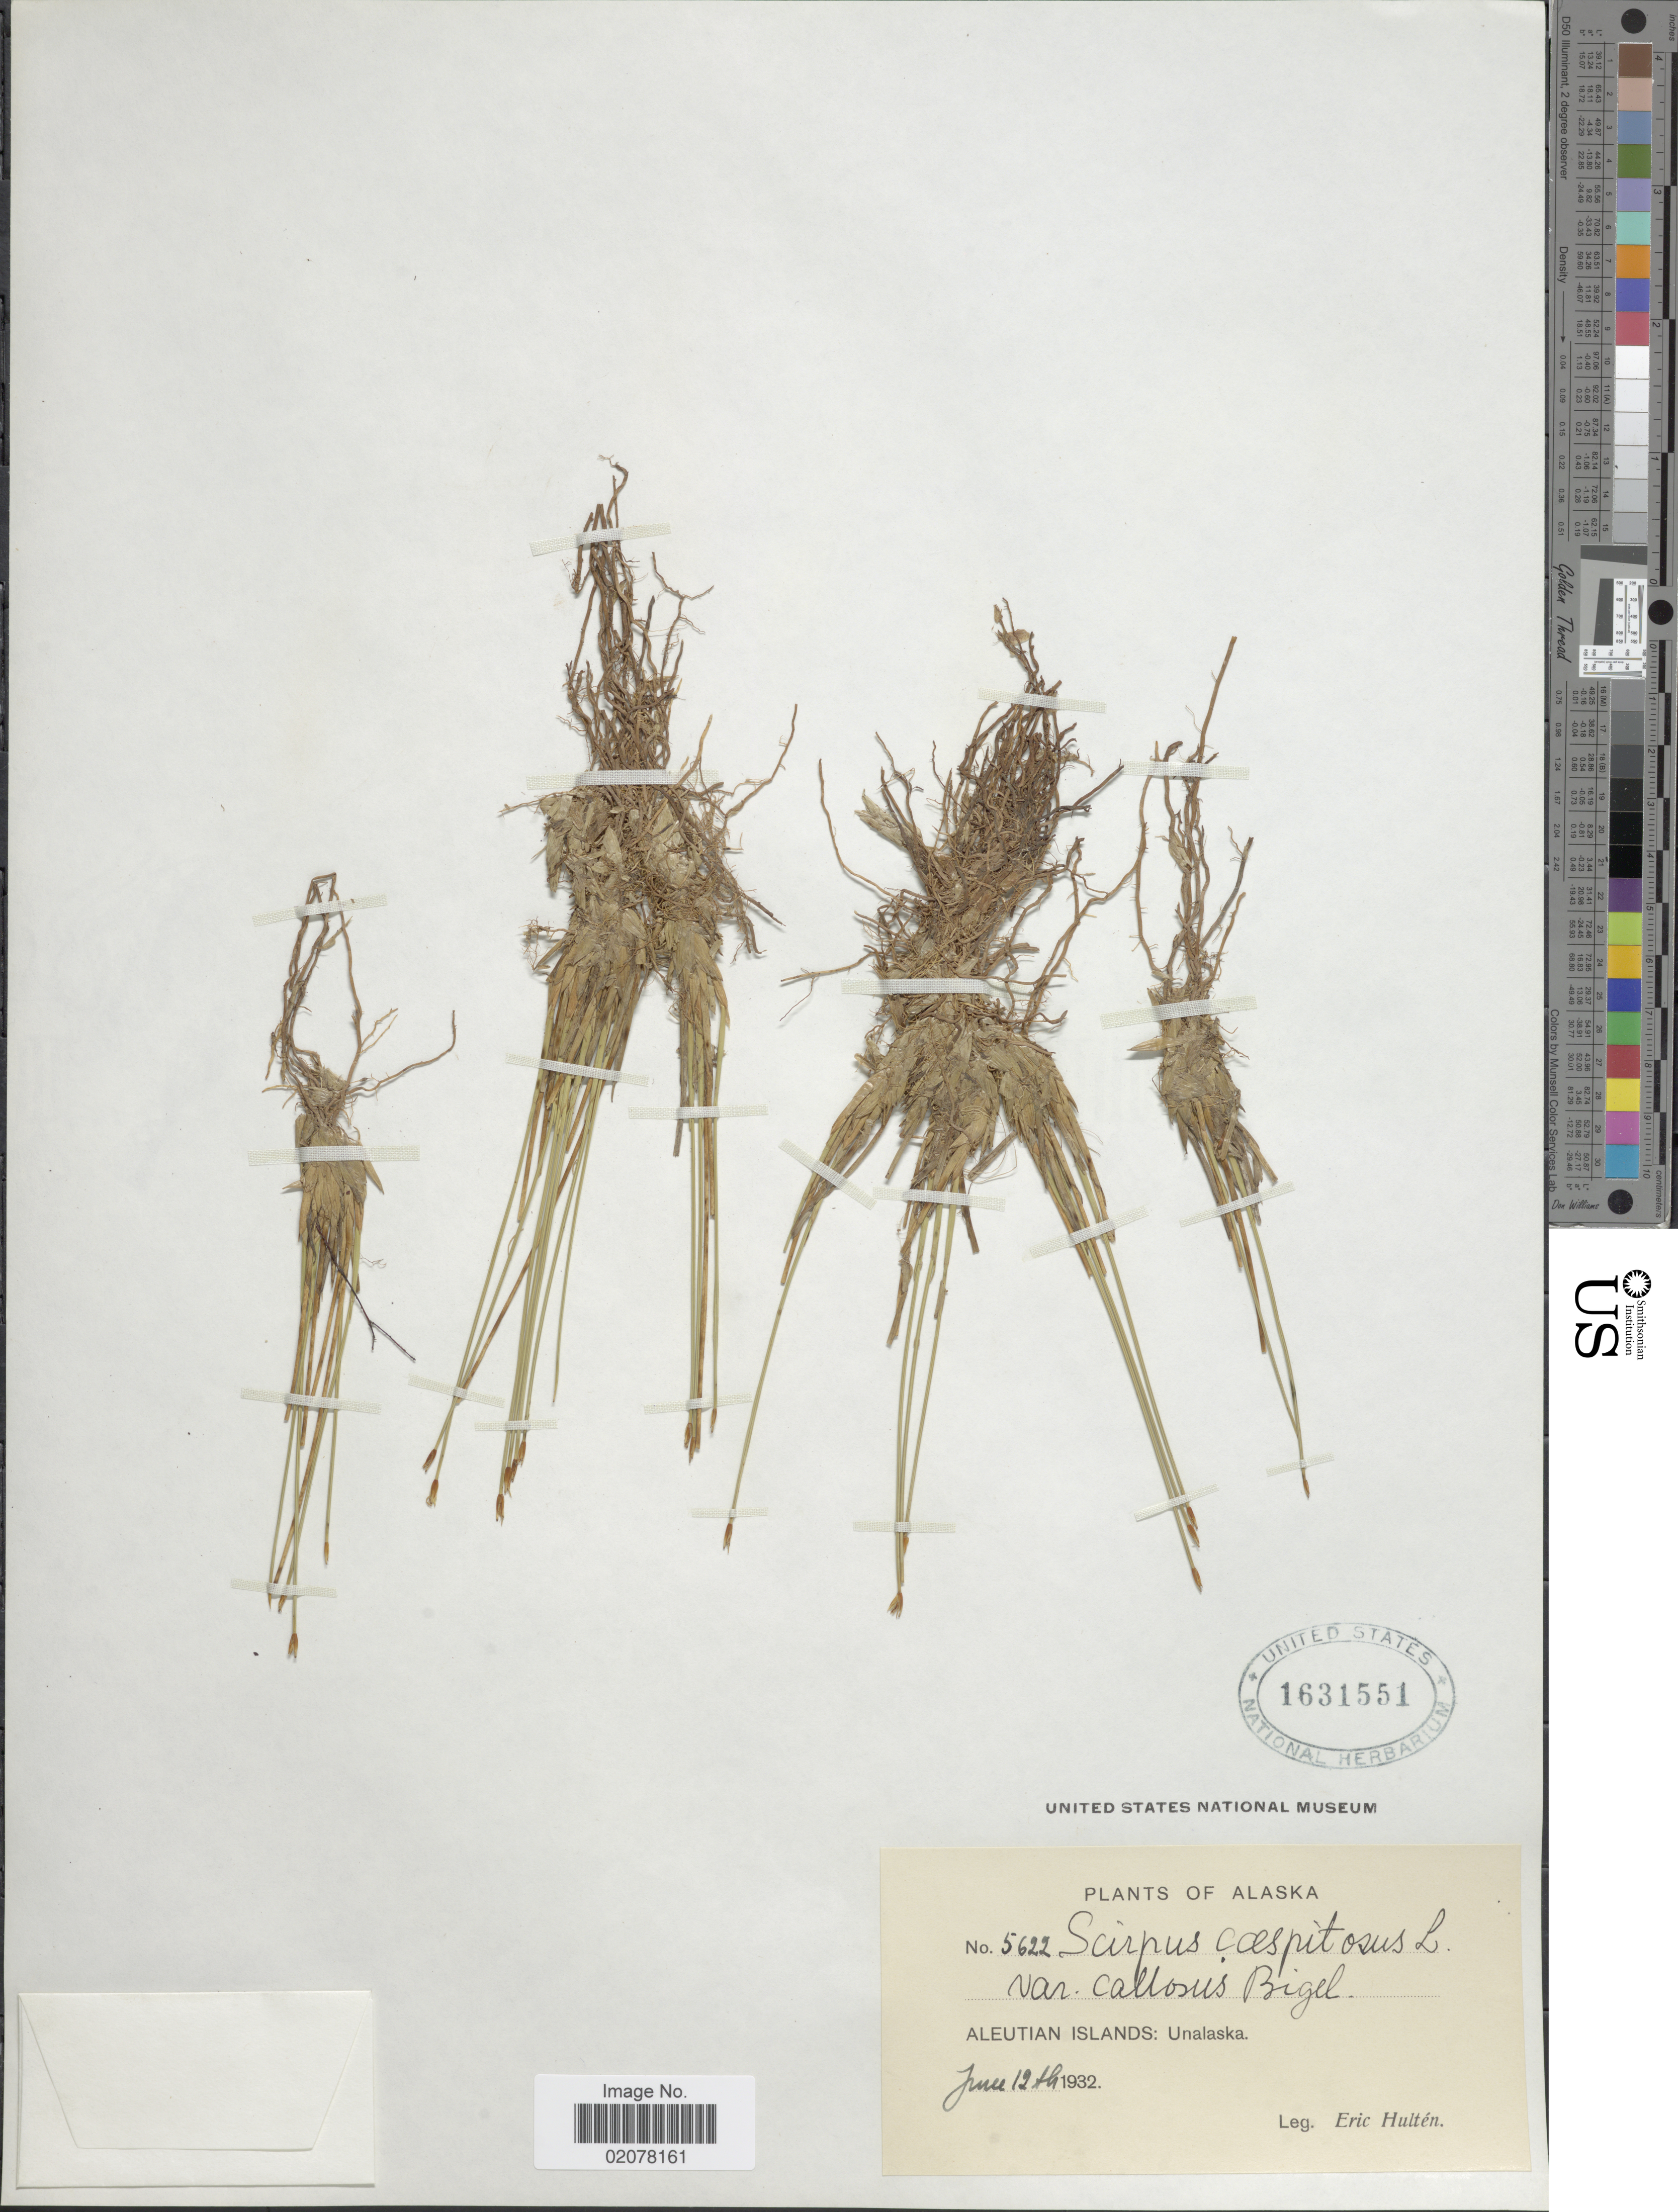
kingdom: Plantae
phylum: Tracheophyta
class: Liliopsida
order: Poales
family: Cyperaceae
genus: Trichophorum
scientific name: Trichophorum cespitosum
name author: (L.) Hartm.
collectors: E. G. Hultén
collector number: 5622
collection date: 1932-06-12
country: United States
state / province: Alaska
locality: Aleutian Islands: Unalaska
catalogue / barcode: US 1631551